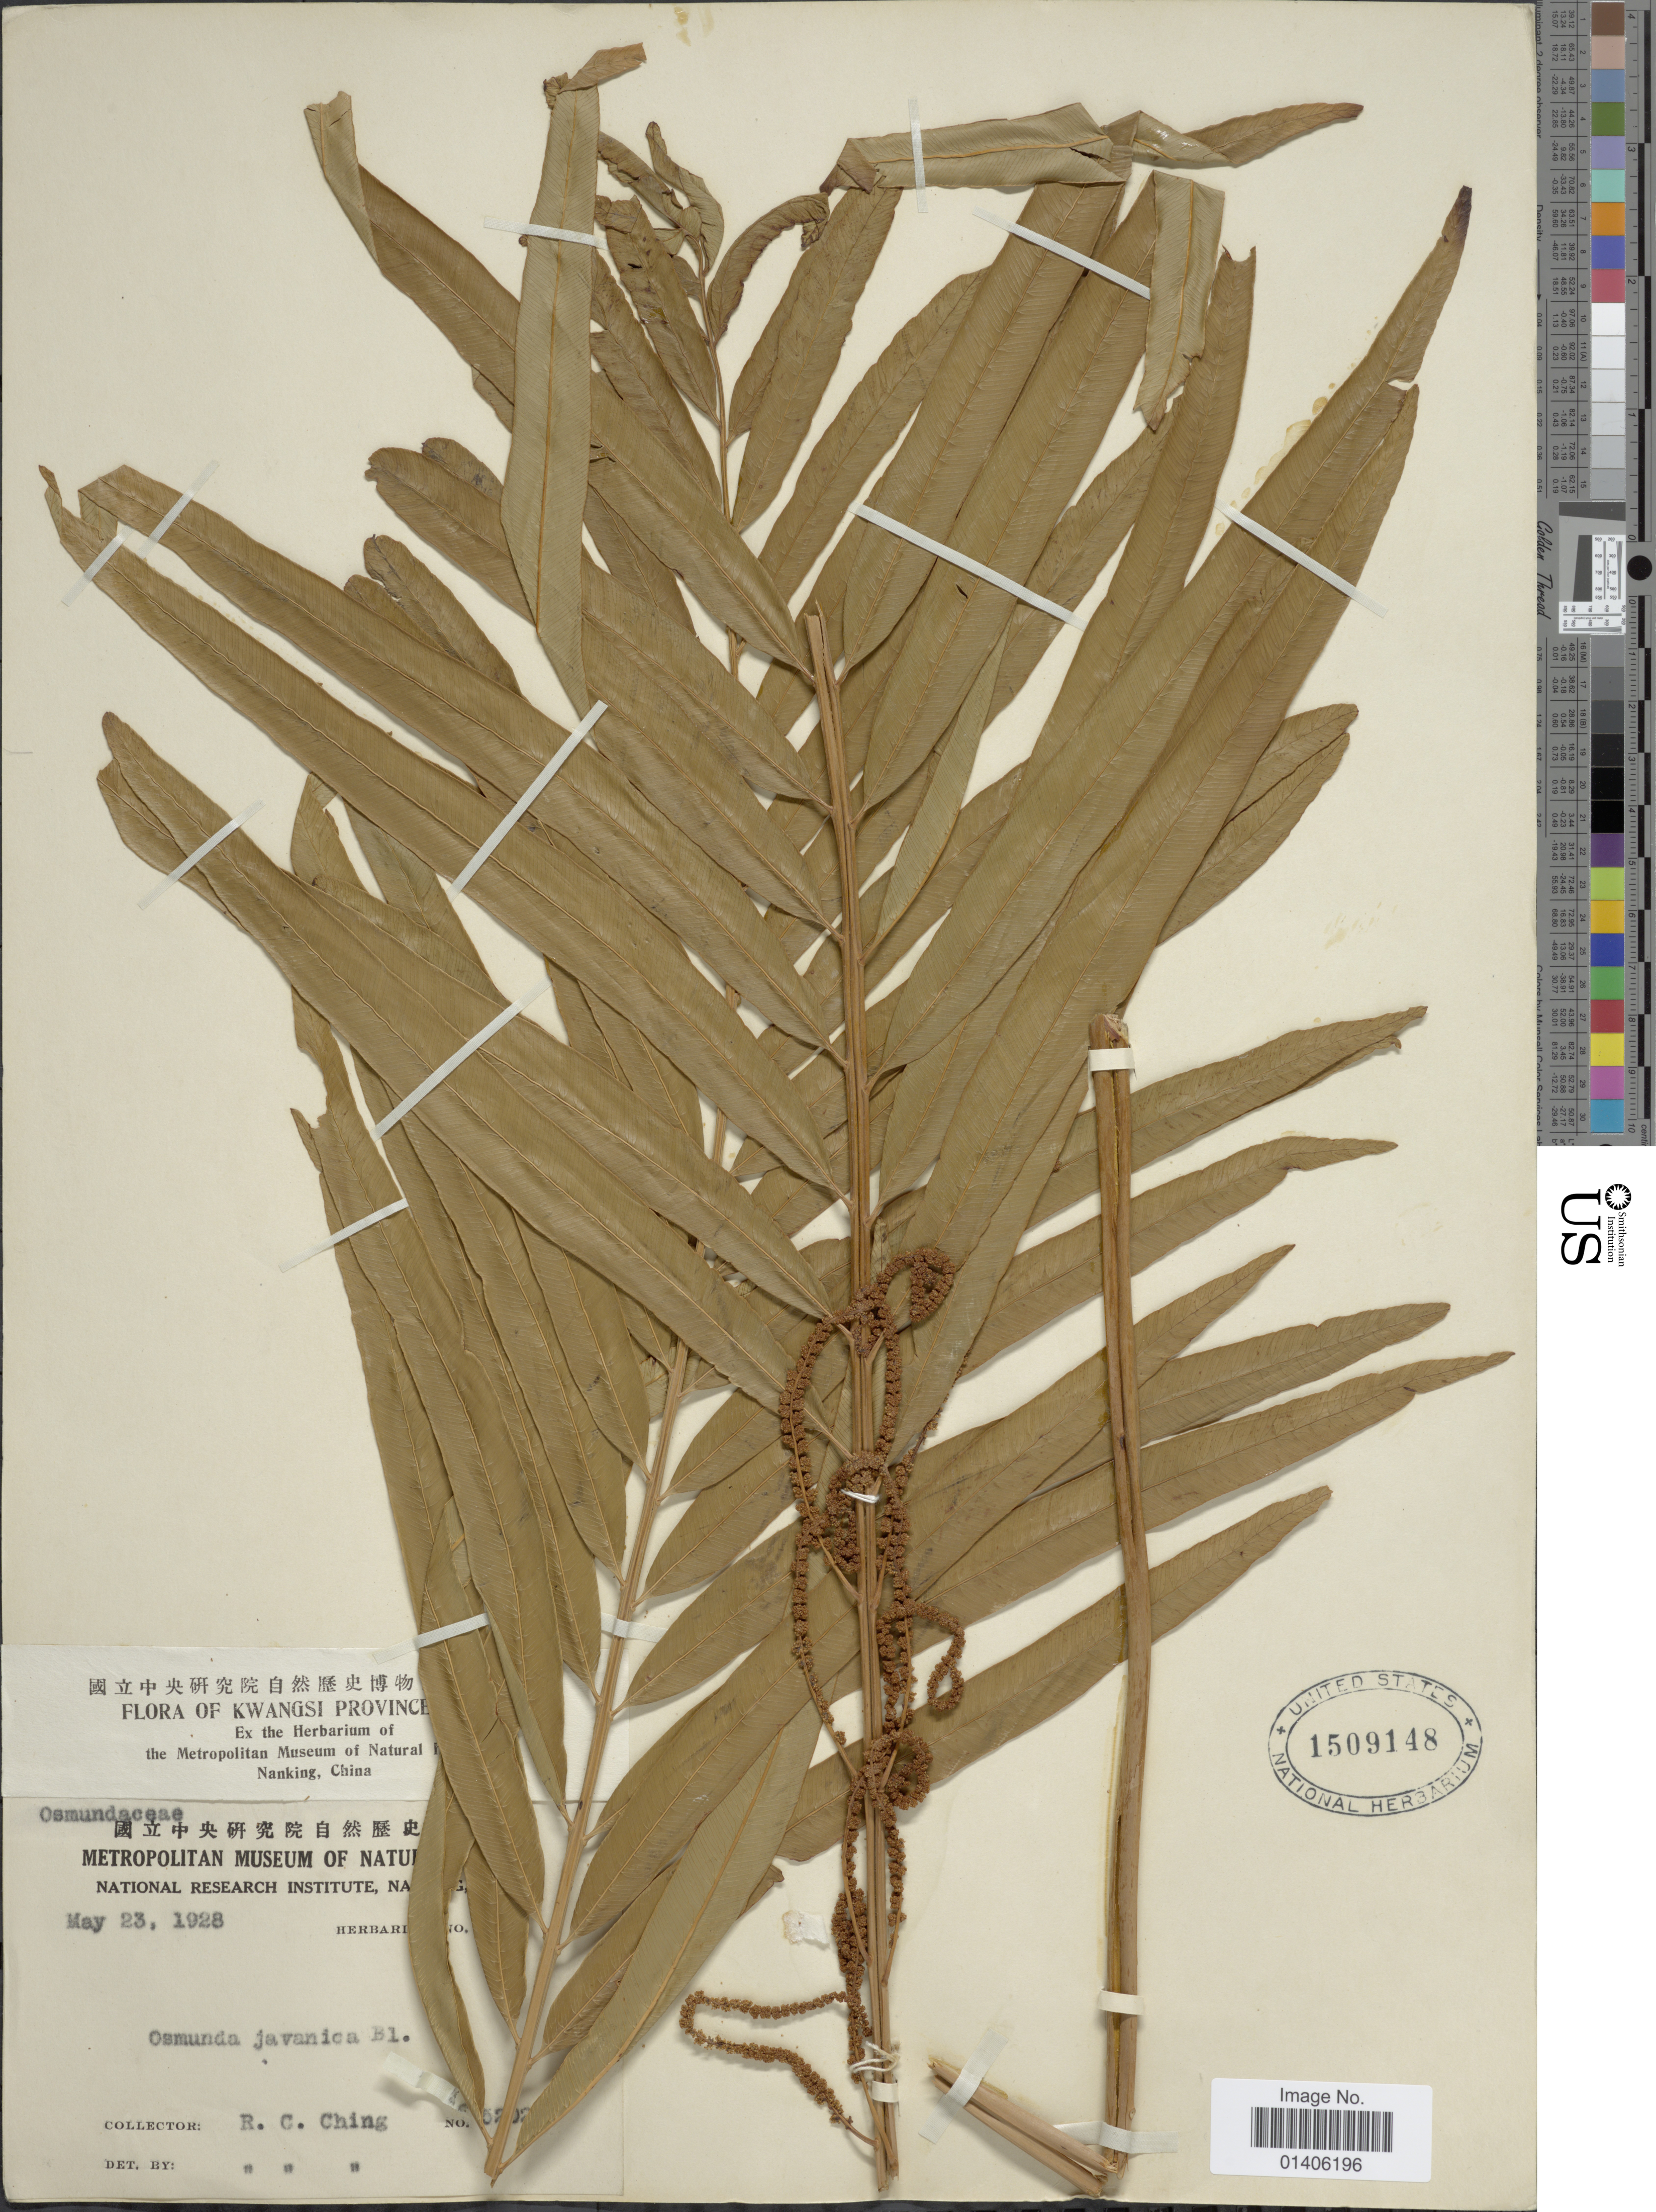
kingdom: Plantae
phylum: Tracheophyta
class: Polypodiopsida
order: Osmundales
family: Osmundaceae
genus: Osmunda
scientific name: Osmunda javanica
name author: Blume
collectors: R. C. Ching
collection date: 1928-05-23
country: China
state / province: Guangxi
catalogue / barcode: US 1509148